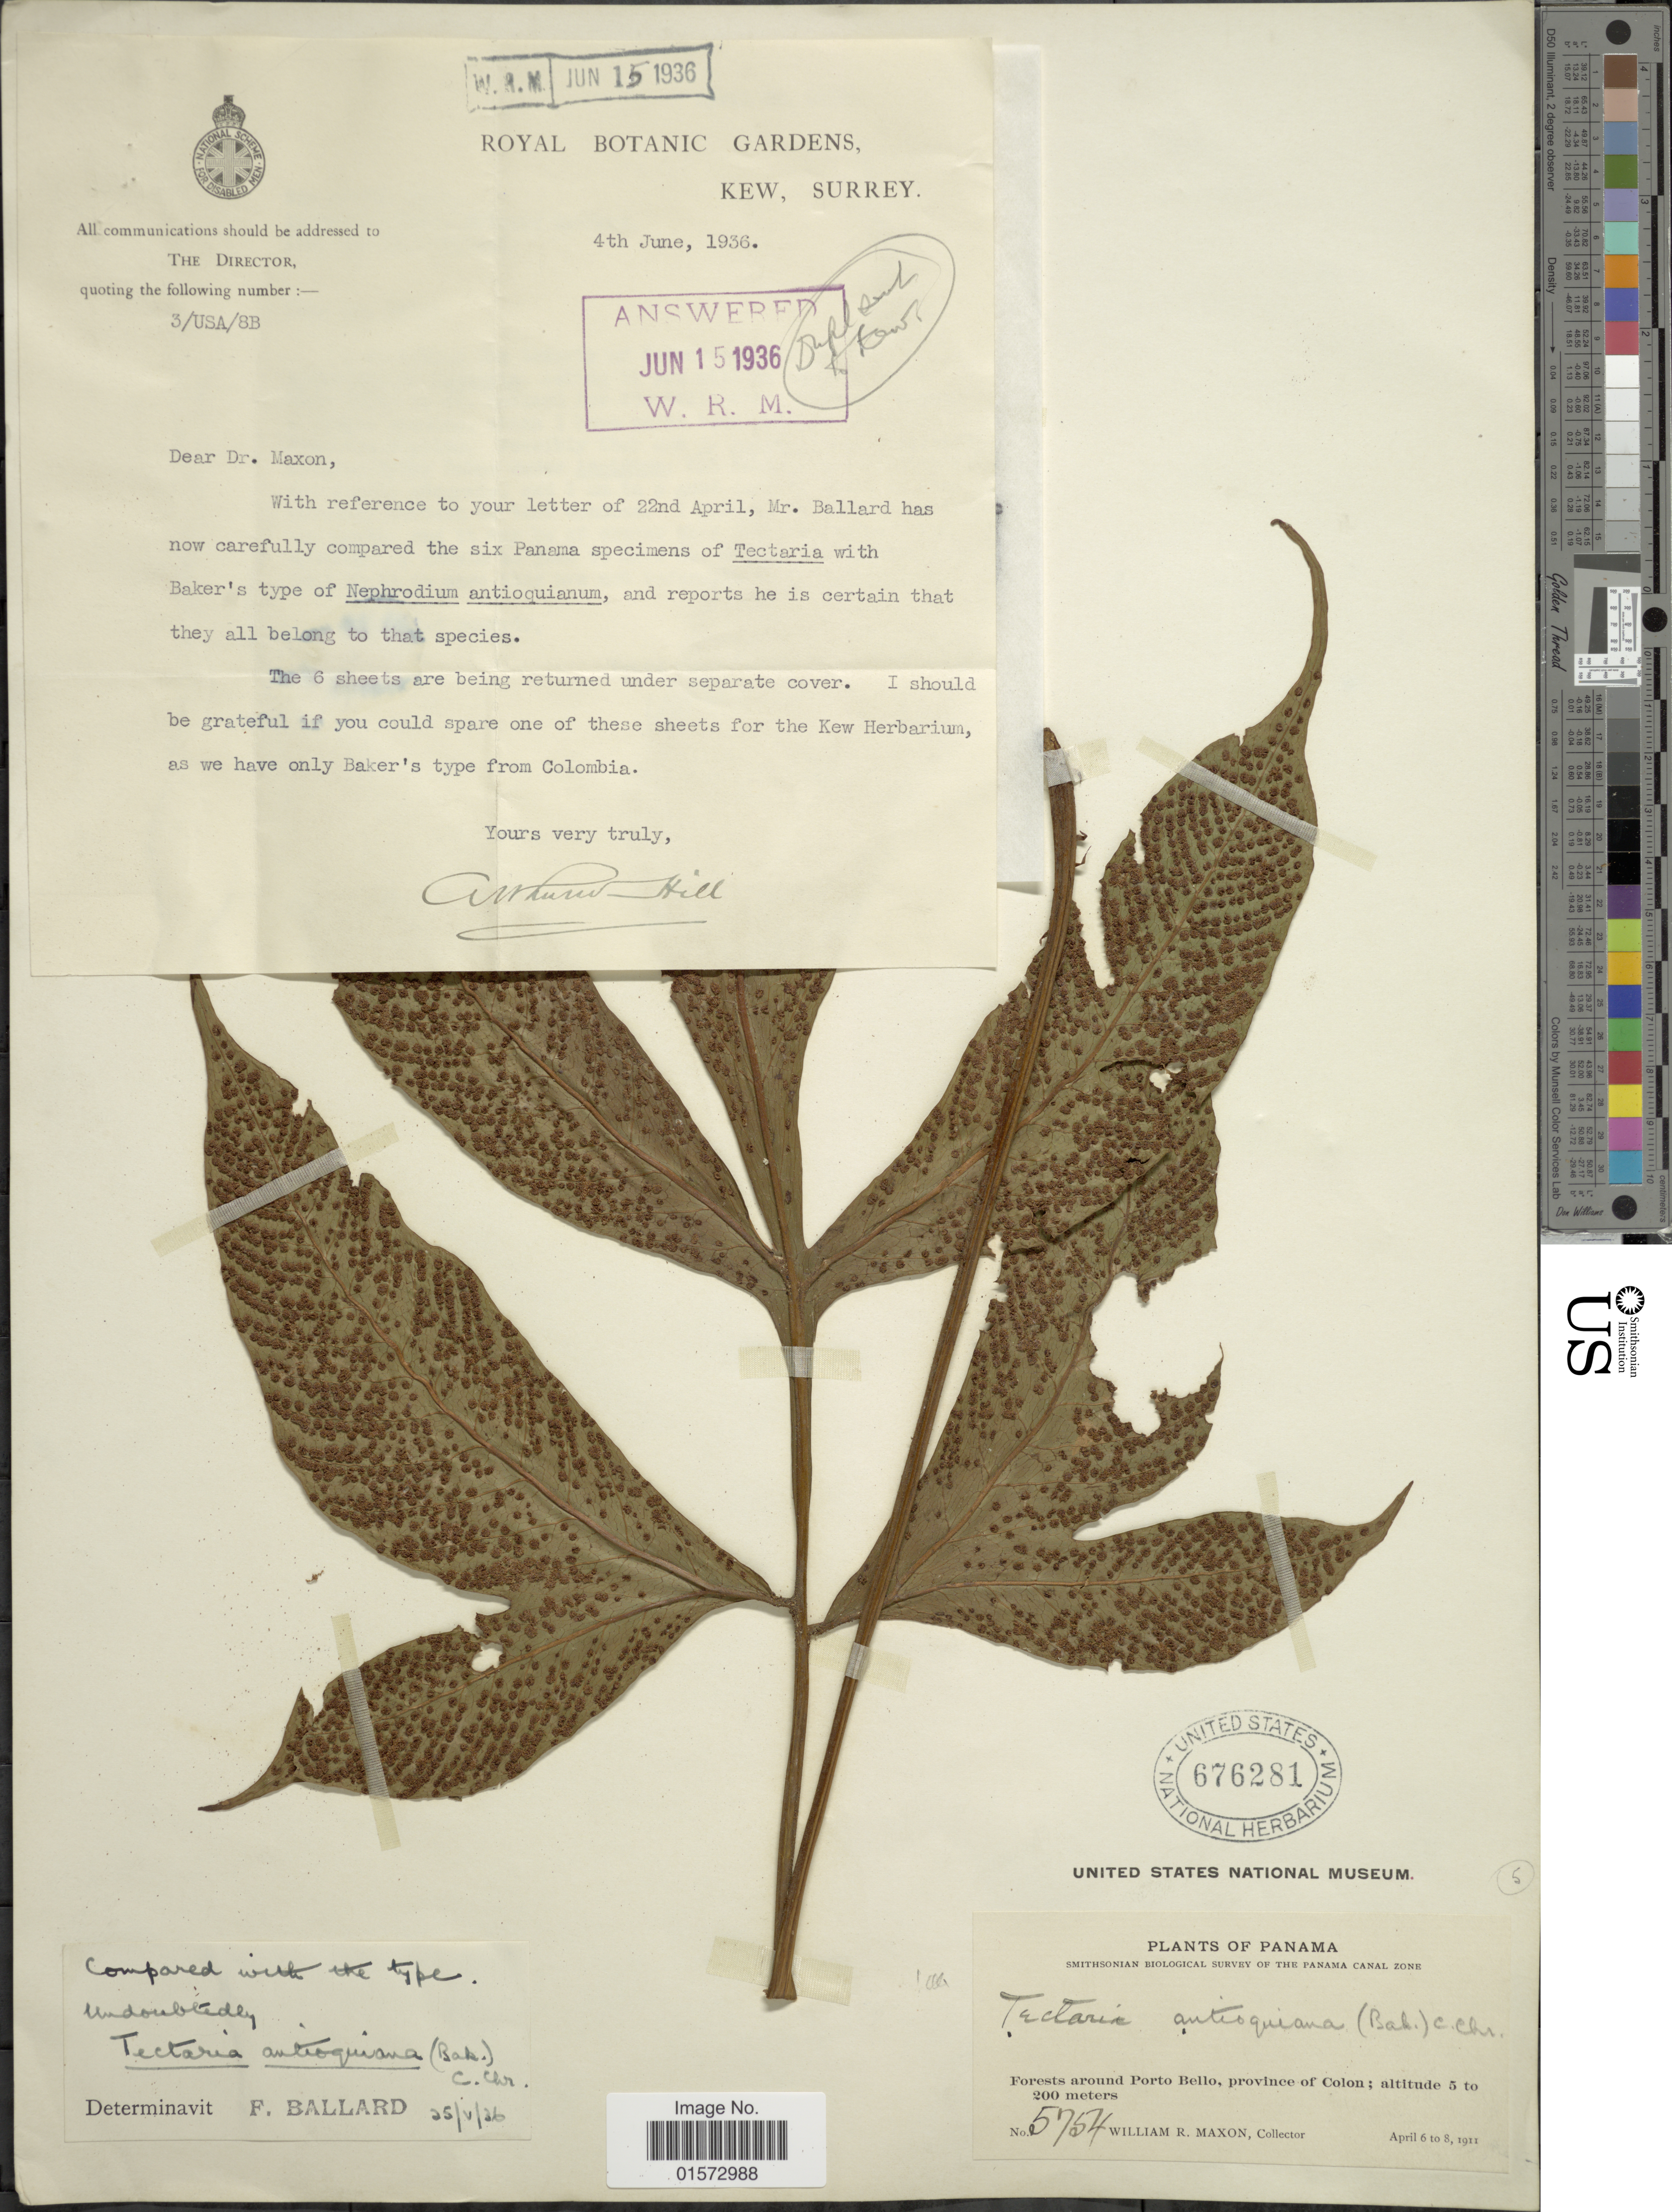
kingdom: Plantae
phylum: Tracheophyta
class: Polypodiopsida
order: Polypodiales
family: Tectariaceae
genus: Tectaria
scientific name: Tectaria antioquiana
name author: (Baker) C. Chr.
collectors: W. R. Maxon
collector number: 5754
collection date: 1911-04-06/1911-04-08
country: Panama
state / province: Colón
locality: Forests around Porto Bello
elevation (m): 5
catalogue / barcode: US 676281